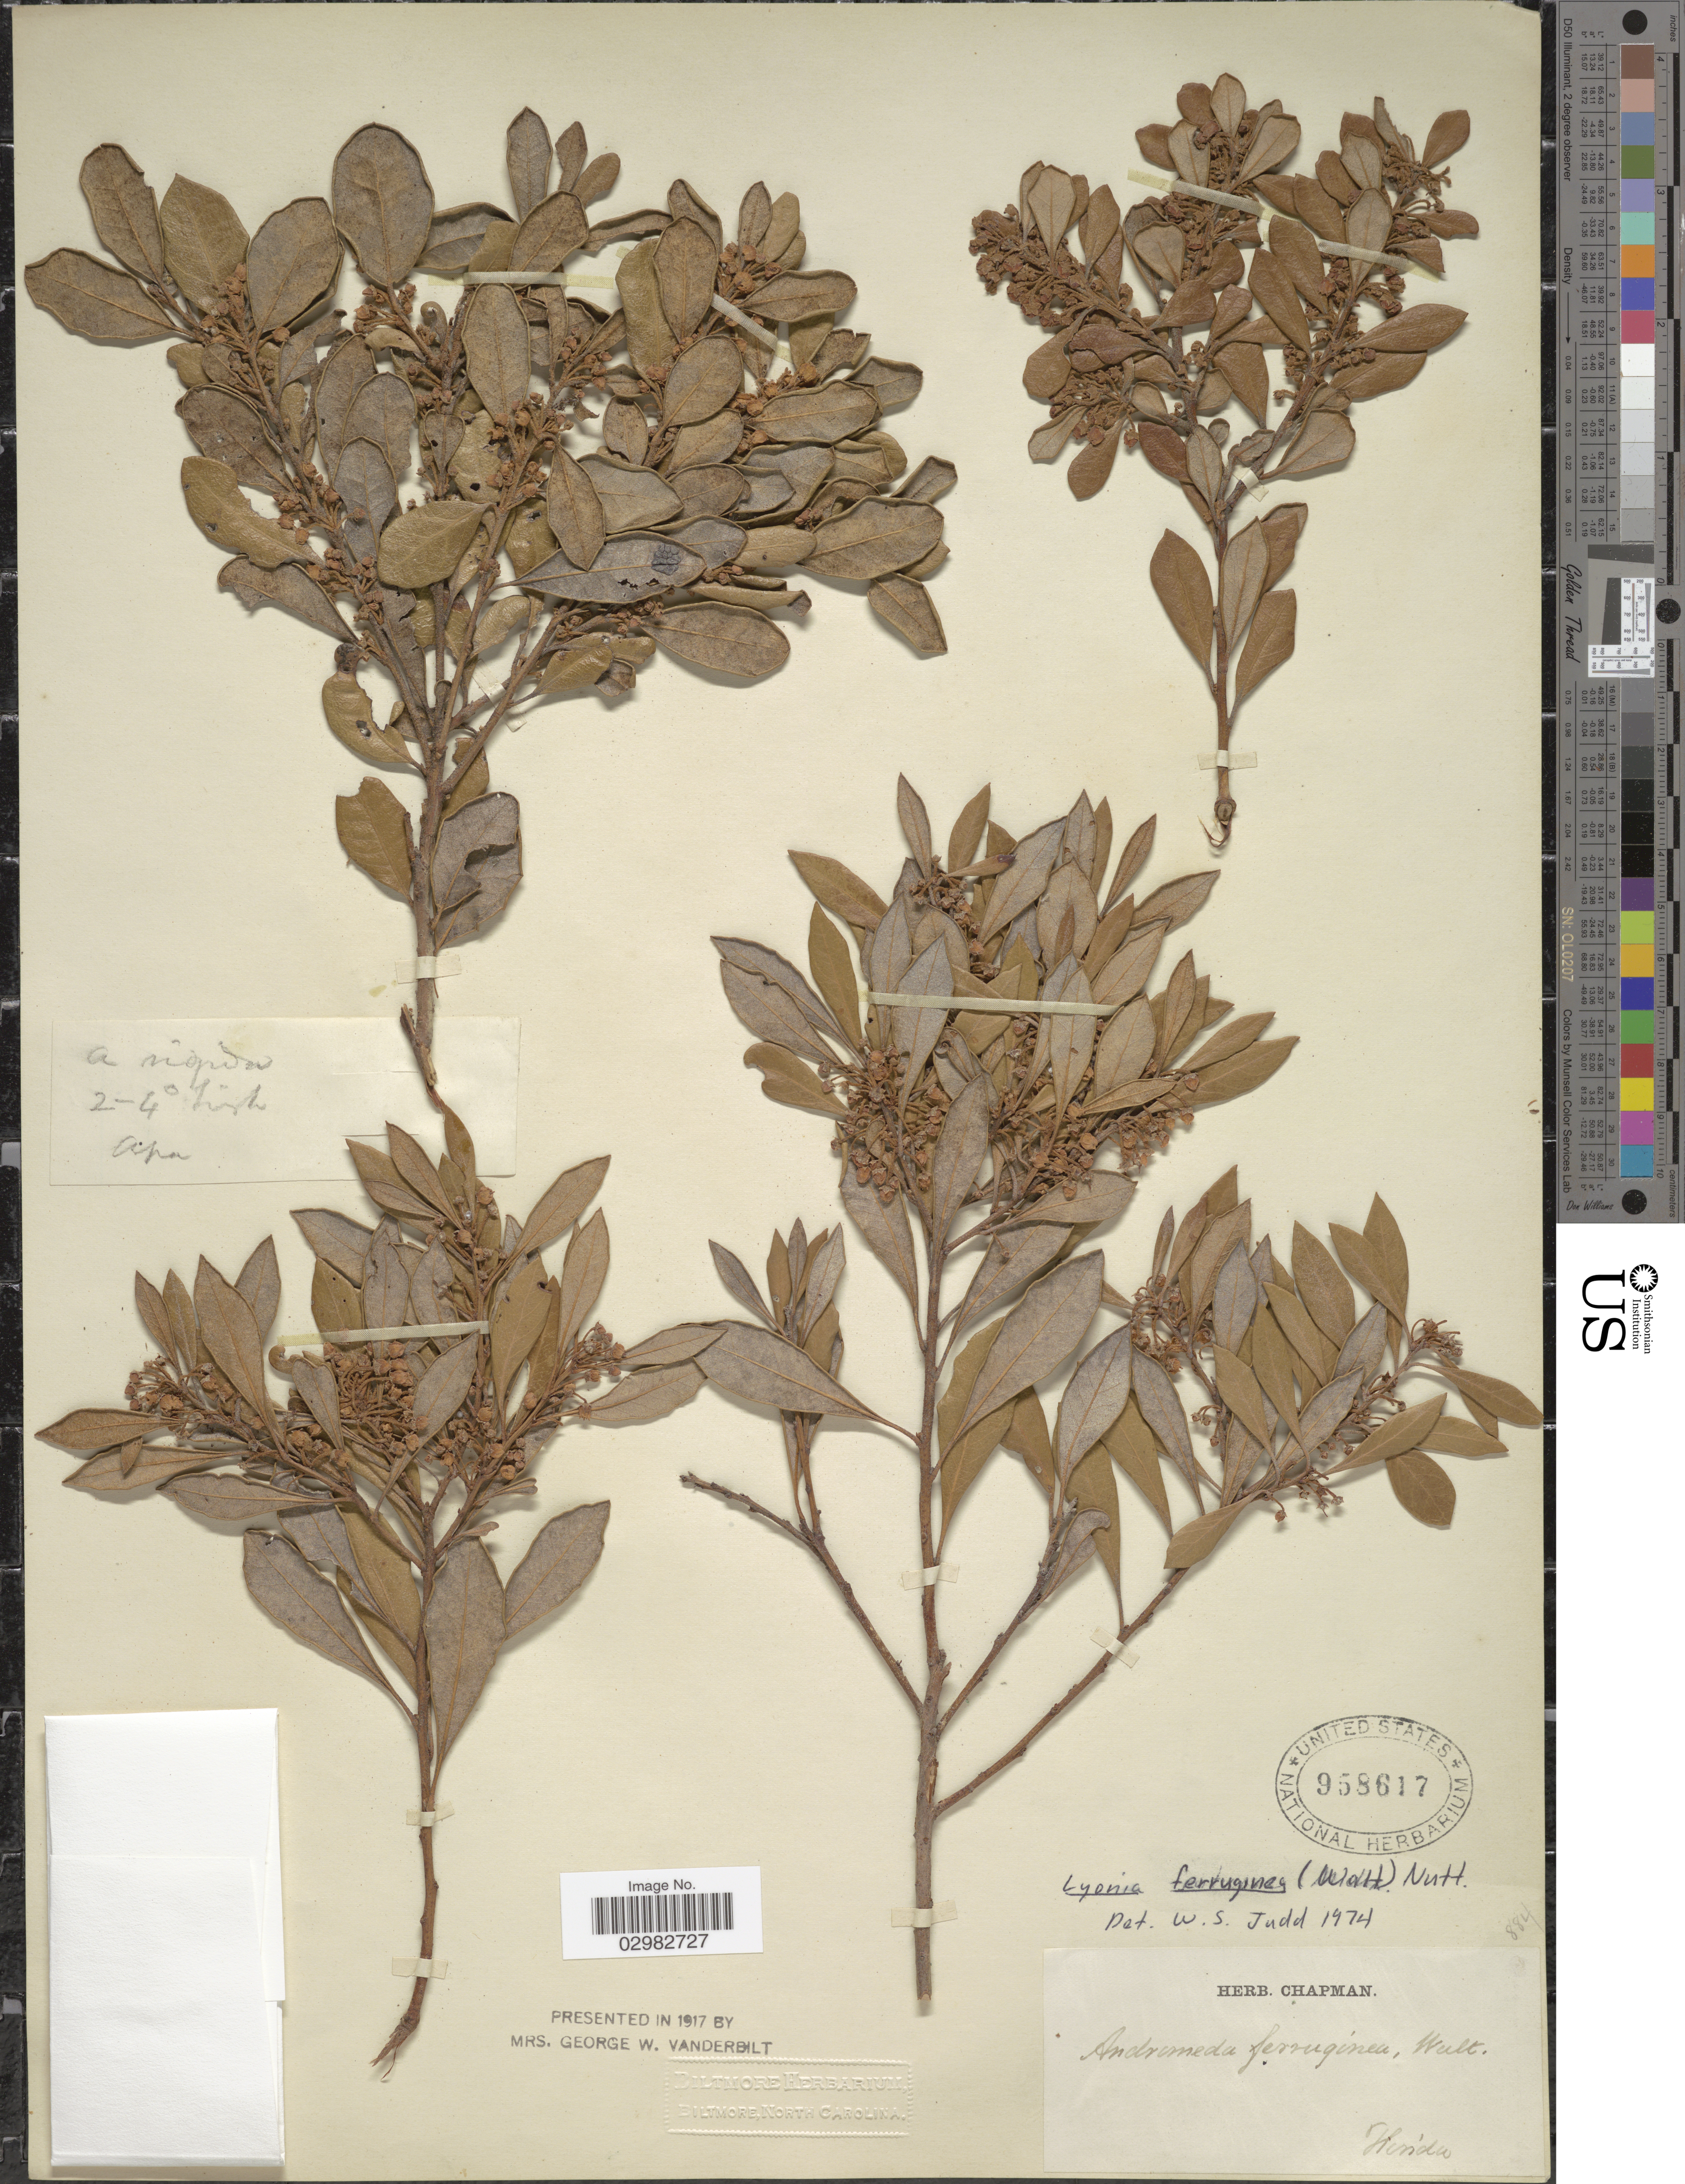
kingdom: Plantae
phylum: Tracheophyta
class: Magnoliopsida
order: Ericales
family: Ericaceae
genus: Lyonia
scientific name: Lyonia ferruginea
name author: (Walter) Nutt.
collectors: ex herb. Chapman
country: United States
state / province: Florida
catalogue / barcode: US 958617